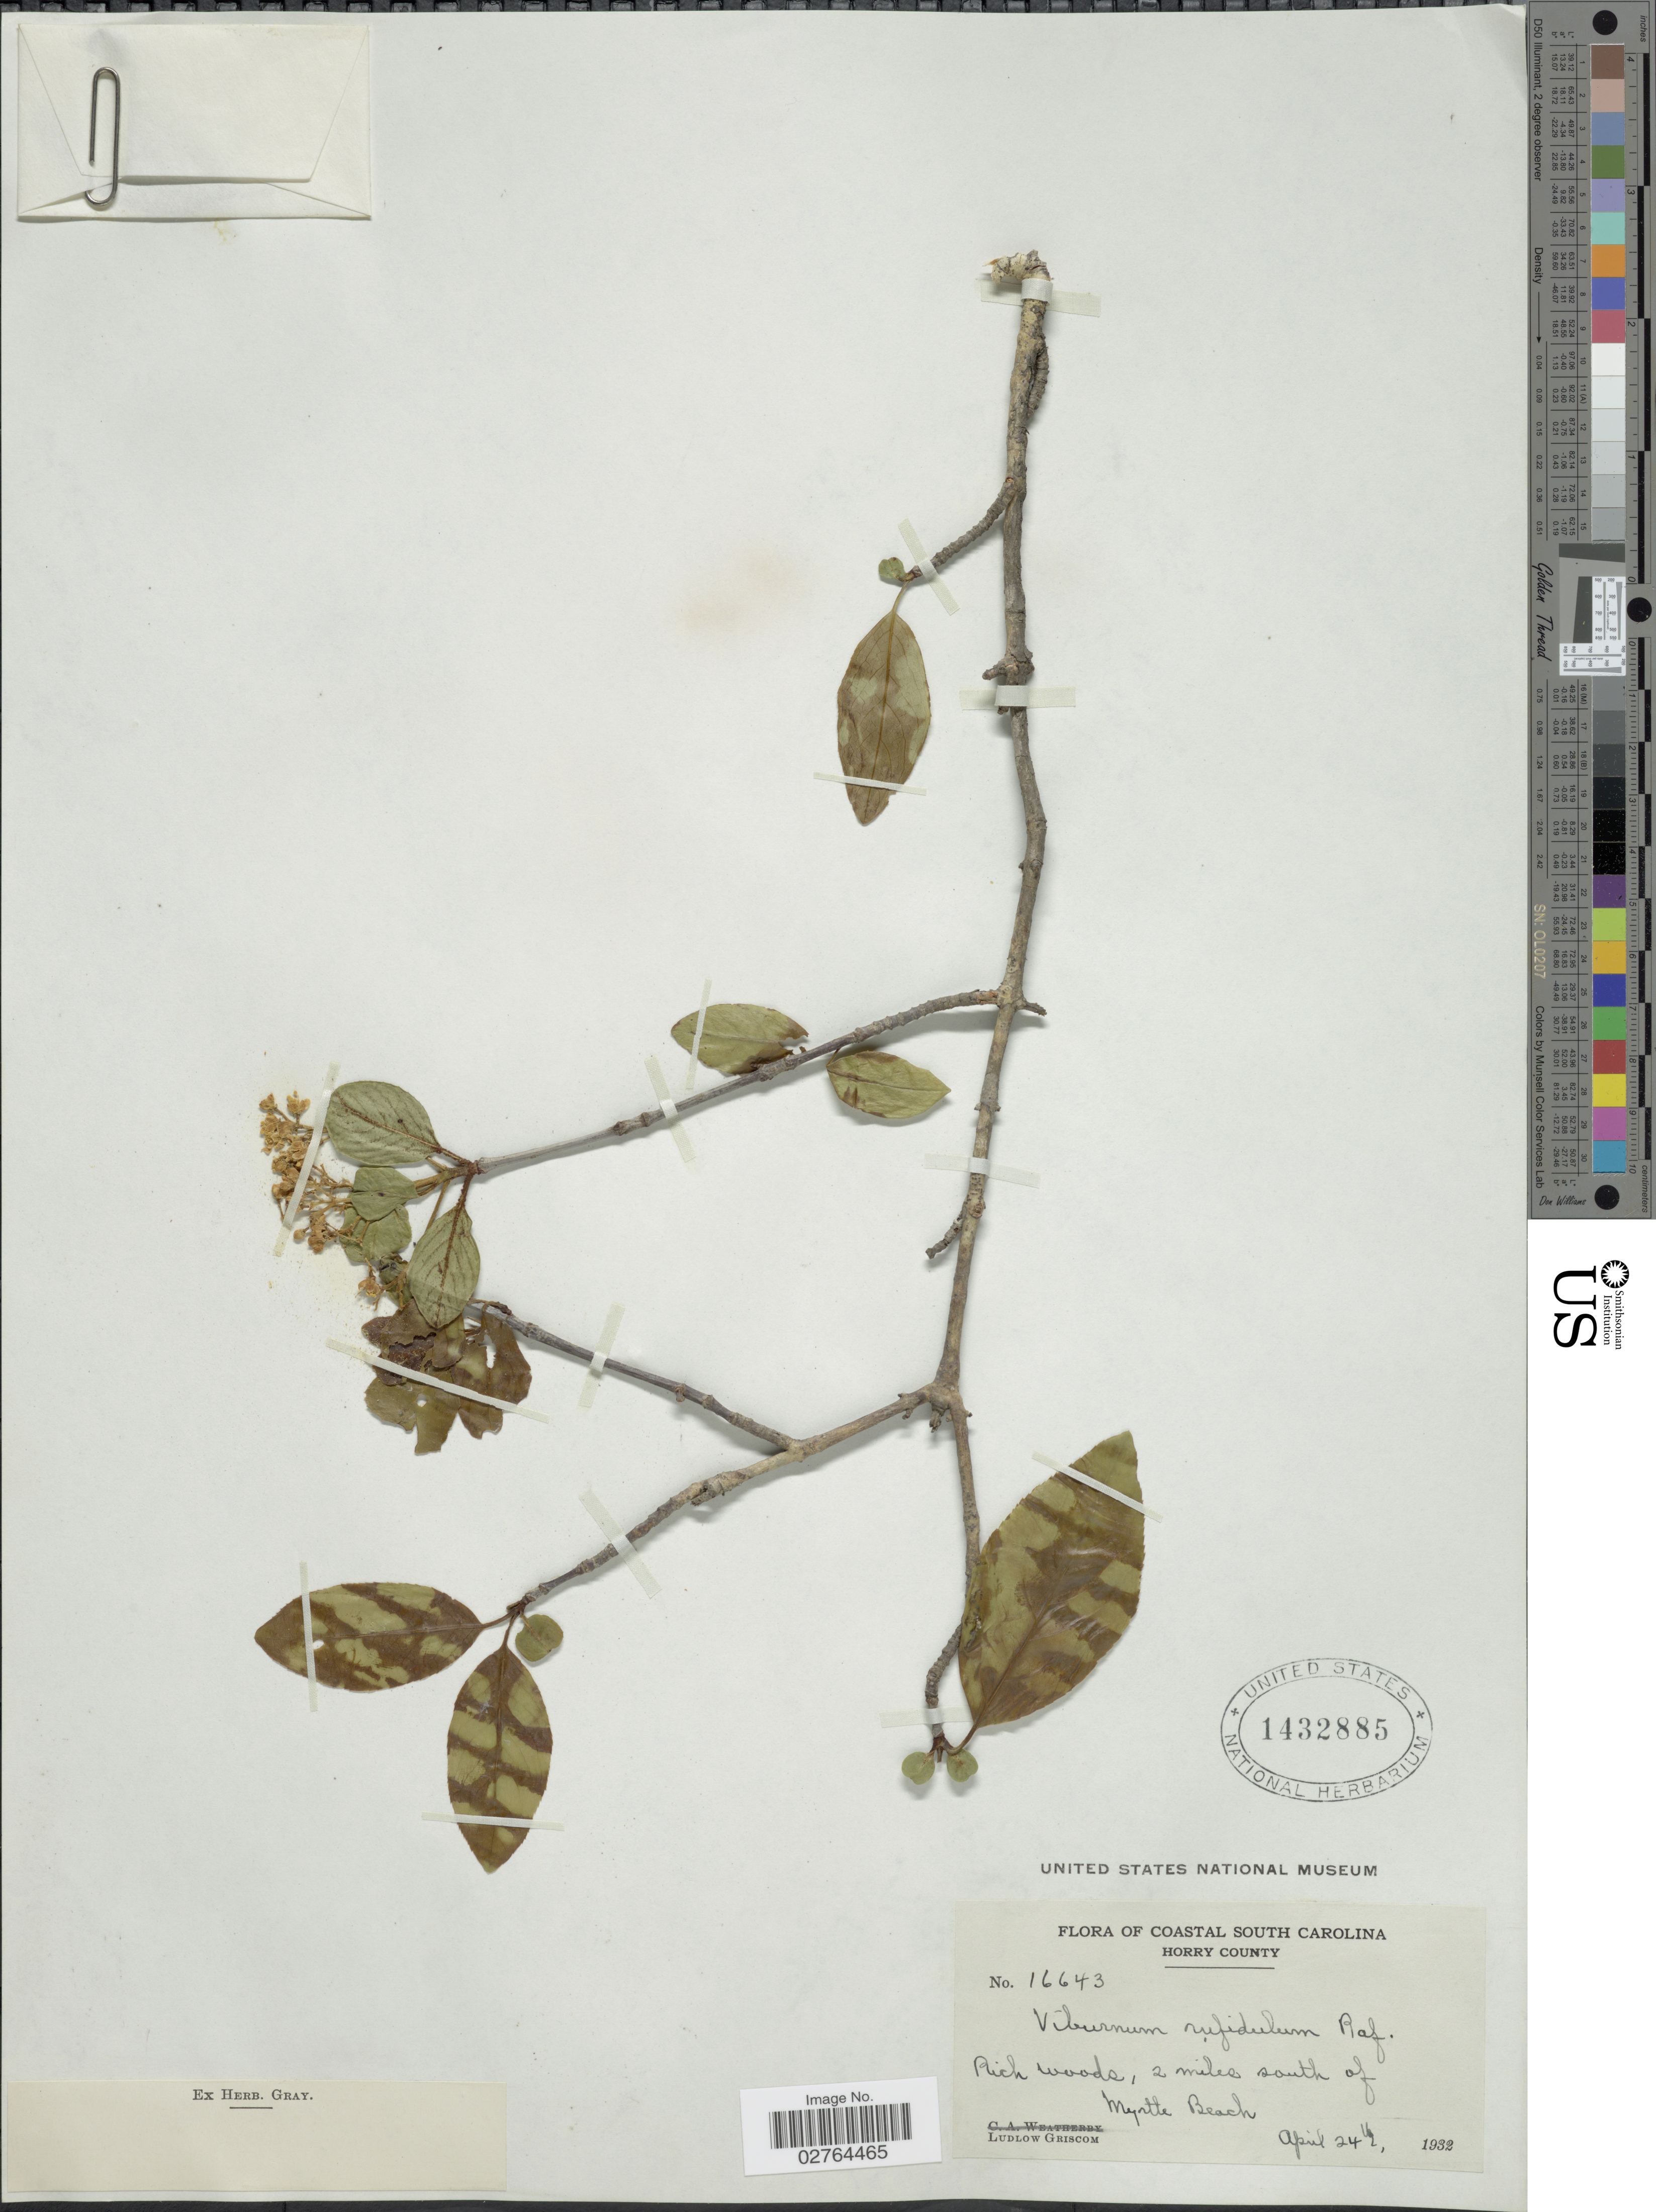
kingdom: Plantae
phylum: Tracheophyta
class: Magnoliopsida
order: Dipsacales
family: Viburnaceae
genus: Viburnum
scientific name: Viburnum rufidulum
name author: Raf.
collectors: L. Griscom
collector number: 16643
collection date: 1932-04-24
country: United States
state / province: South Carolina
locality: Coastal South Carolina, Horry County, 2 miles south of Myrtle Beach.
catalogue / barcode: US 1432885